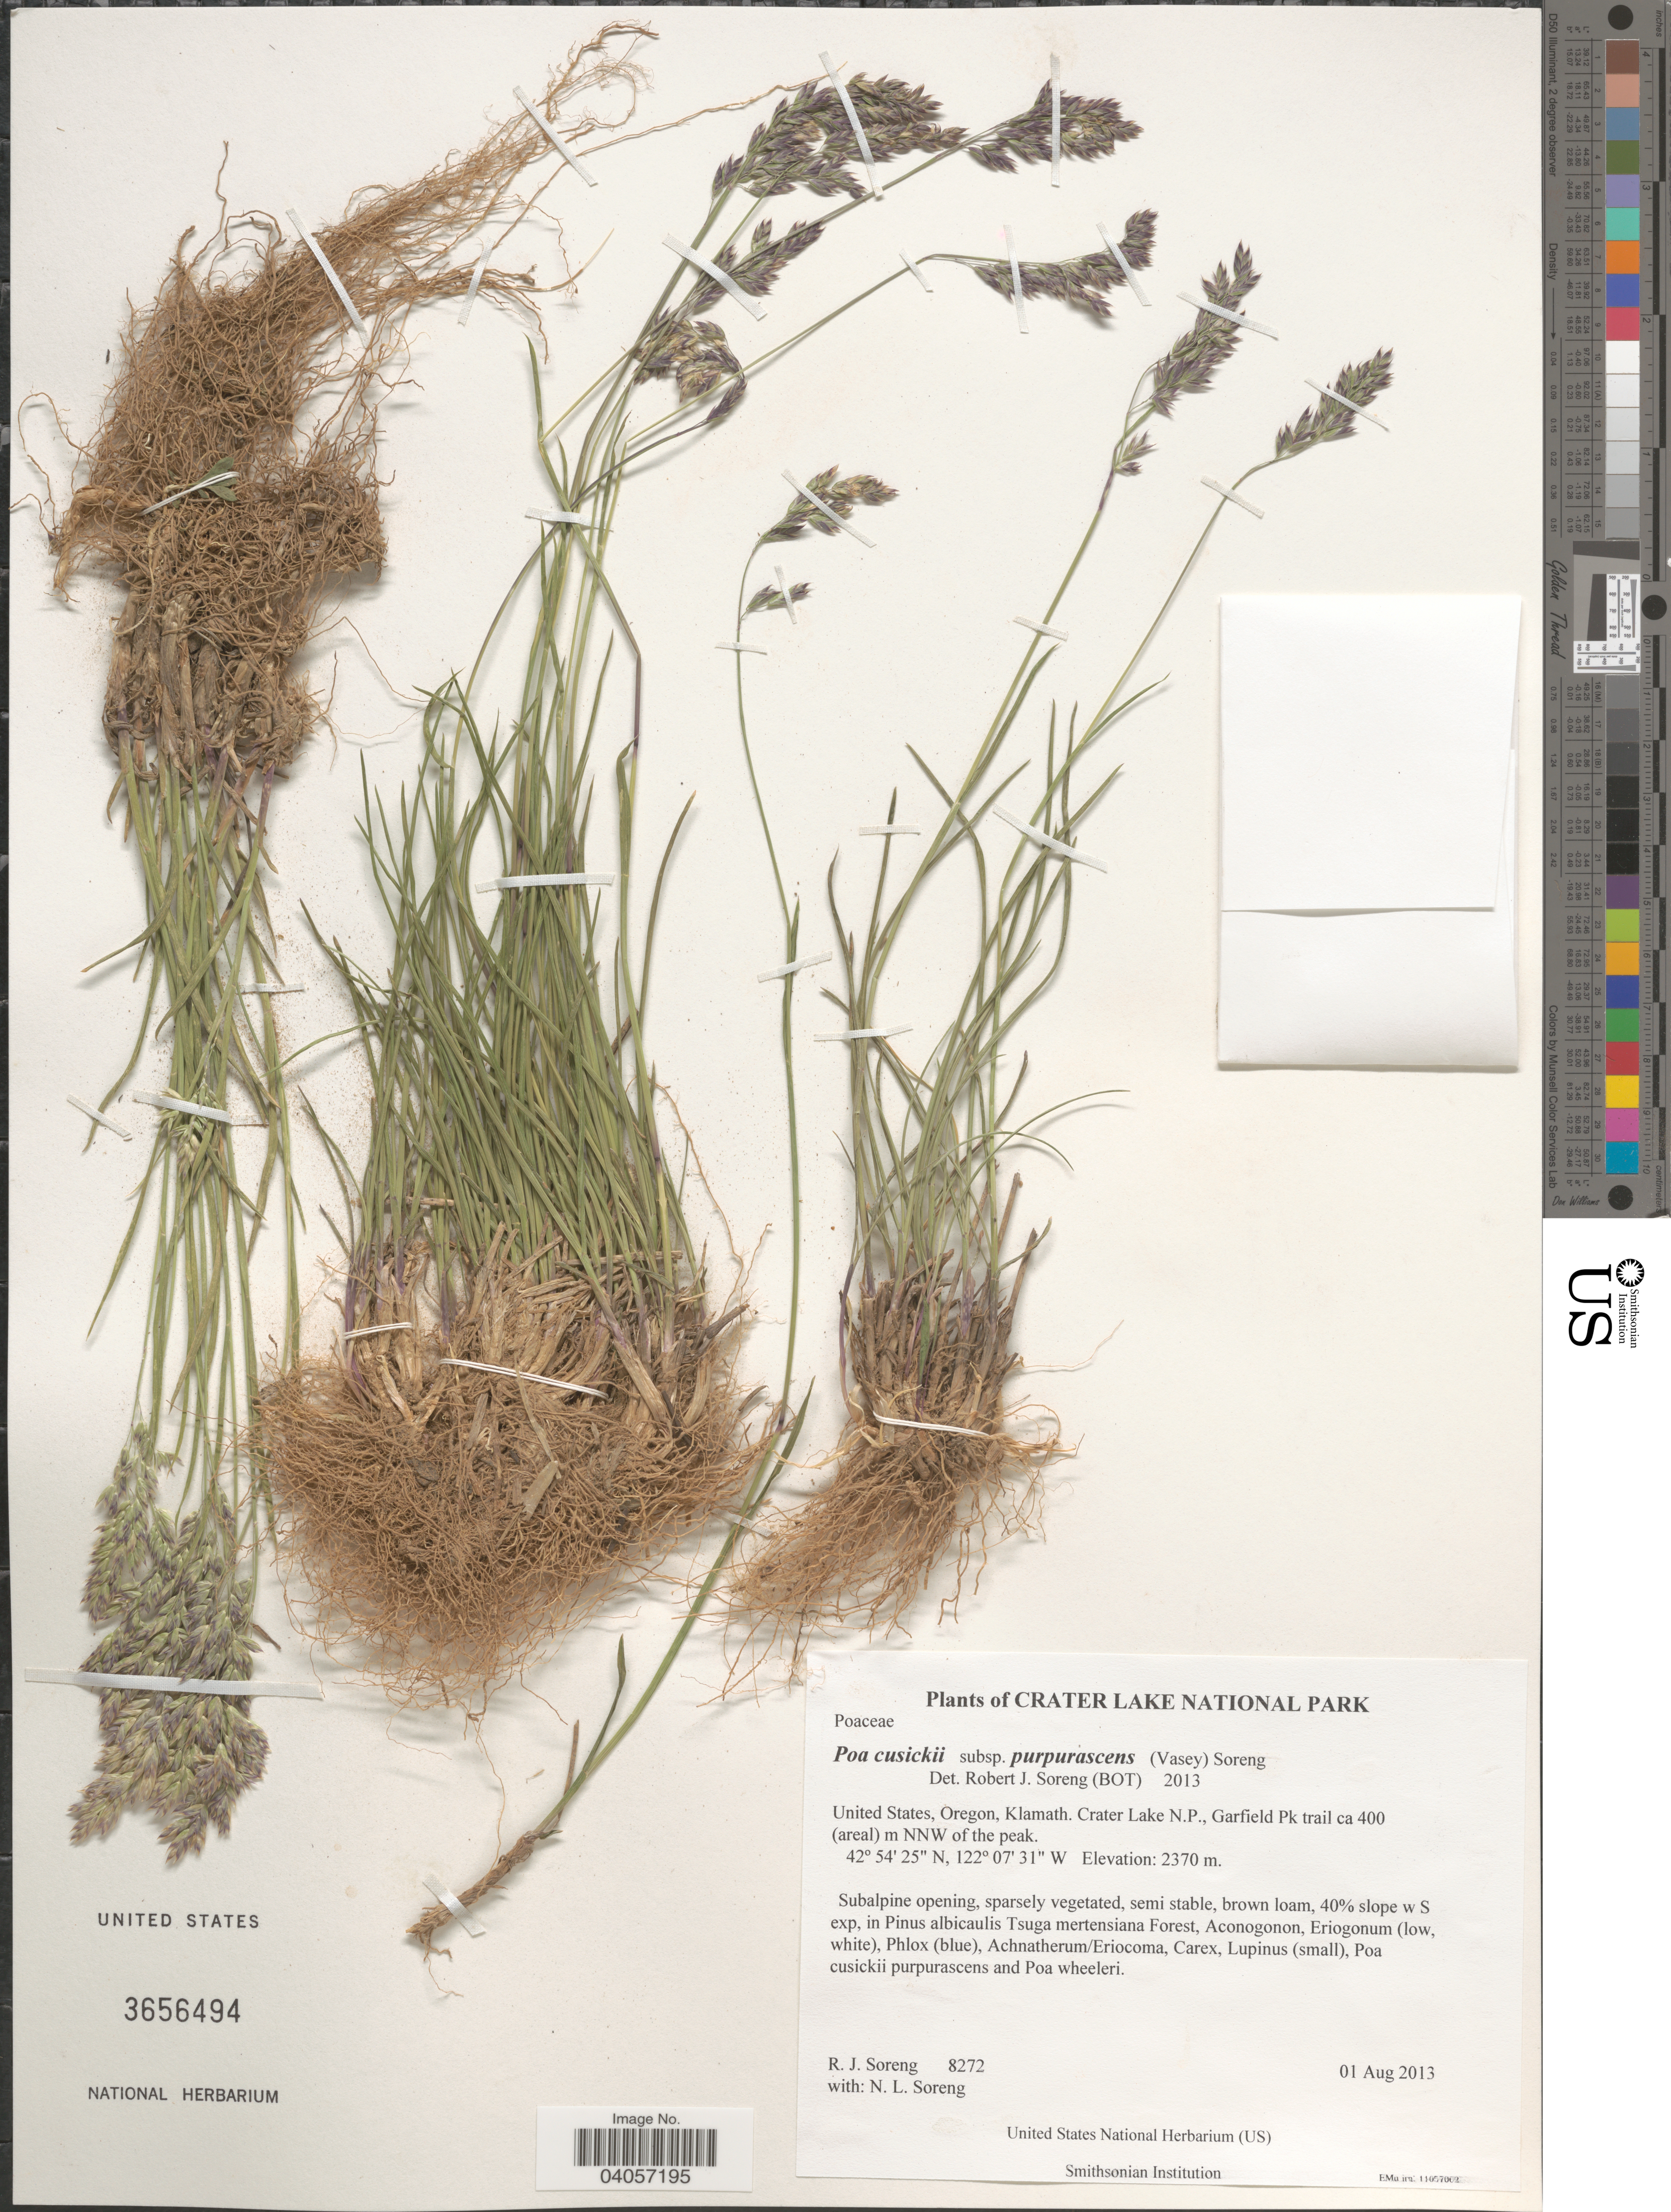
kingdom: Plantae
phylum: Tracheophyta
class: Liliopsida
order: Poales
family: Poaceae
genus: Poa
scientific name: Poa cusickii subsp. purpurascens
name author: (Vasey) Soreng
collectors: R. J. Soreng & N. L. Soreng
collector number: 8272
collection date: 2013-08-01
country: United States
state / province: Oregon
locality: Crater Lake National Park. Klamath. Crater Lake N.P., Garfield Pk trail ca 400 (areal) m NNW of the peak. Subalpine opening, sparsely vegetated, semi stable, brown loam, 40% slope w S exp.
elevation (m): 2370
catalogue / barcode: US 3656494